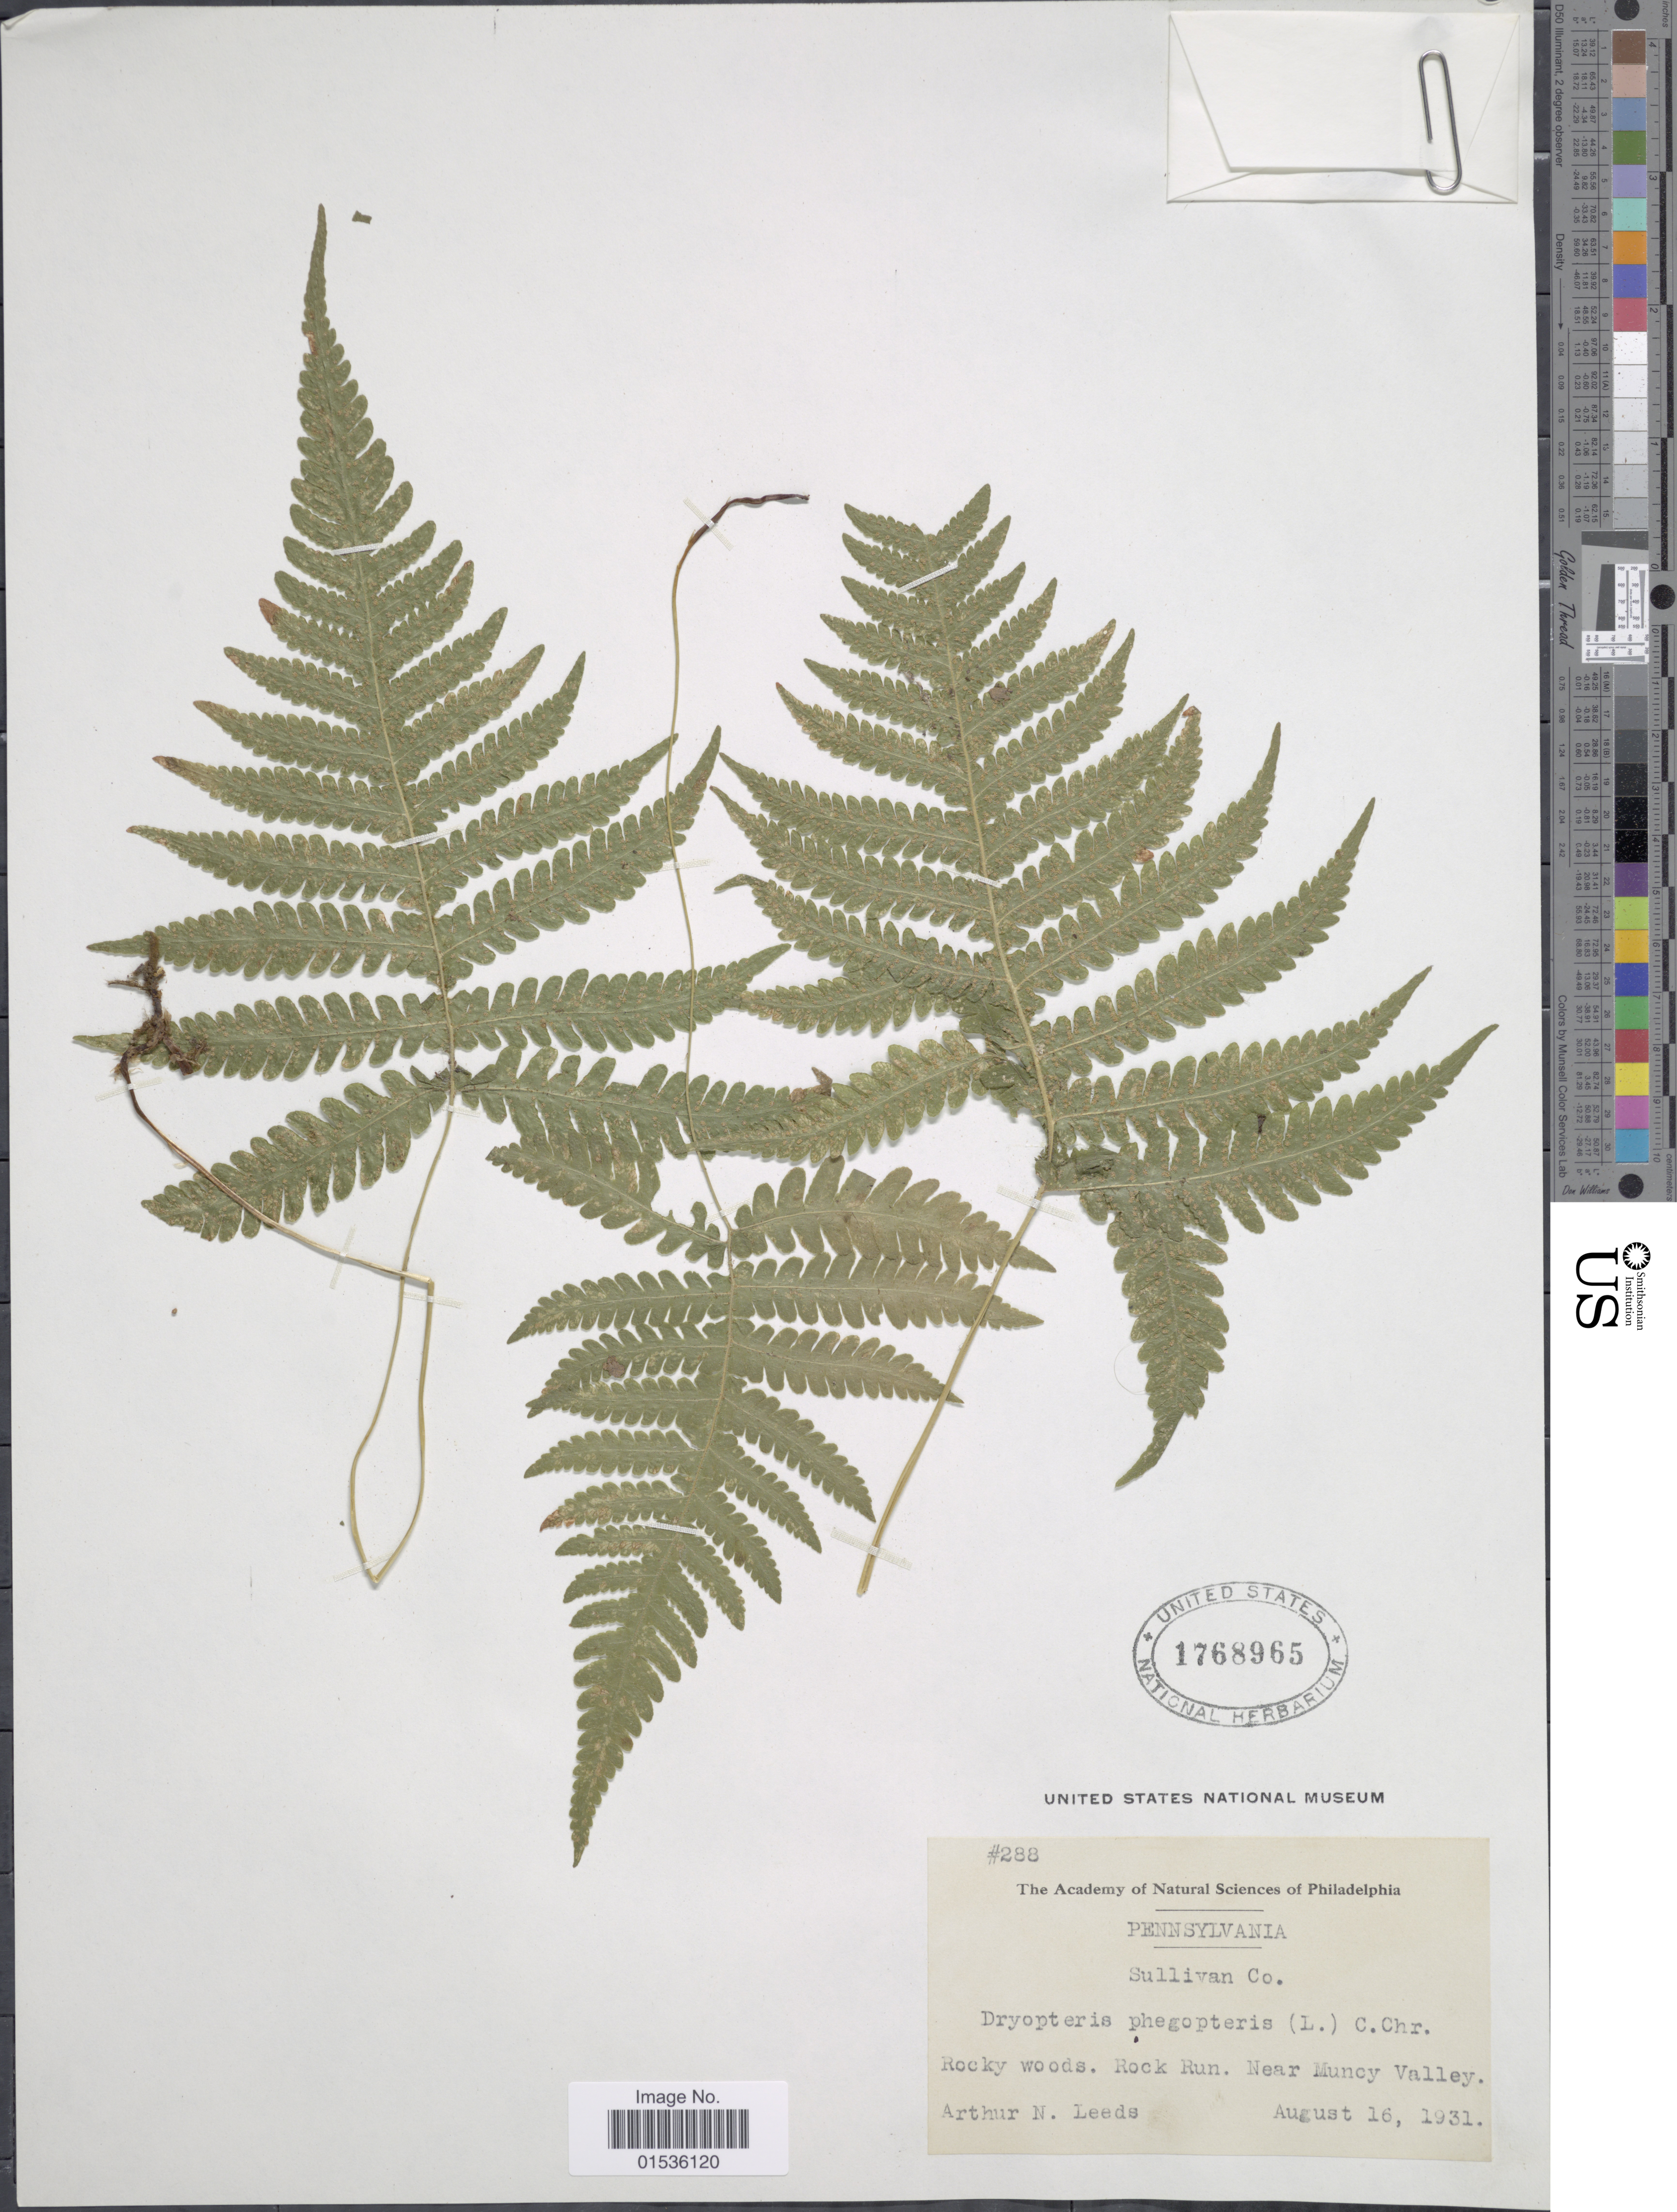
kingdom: Plantae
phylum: Tracheophyta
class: Polypodiopsida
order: Polypodiales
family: Thelypteridaceae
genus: Phegopteris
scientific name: Phegopteris connectilis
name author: (Michx.) Watt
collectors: A. N. Leeds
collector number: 288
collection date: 1931-08-16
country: United States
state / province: Pennsylvania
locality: Pennsylvania, Rock, Run. Near Muncy Valley.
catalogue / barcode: US 1768965